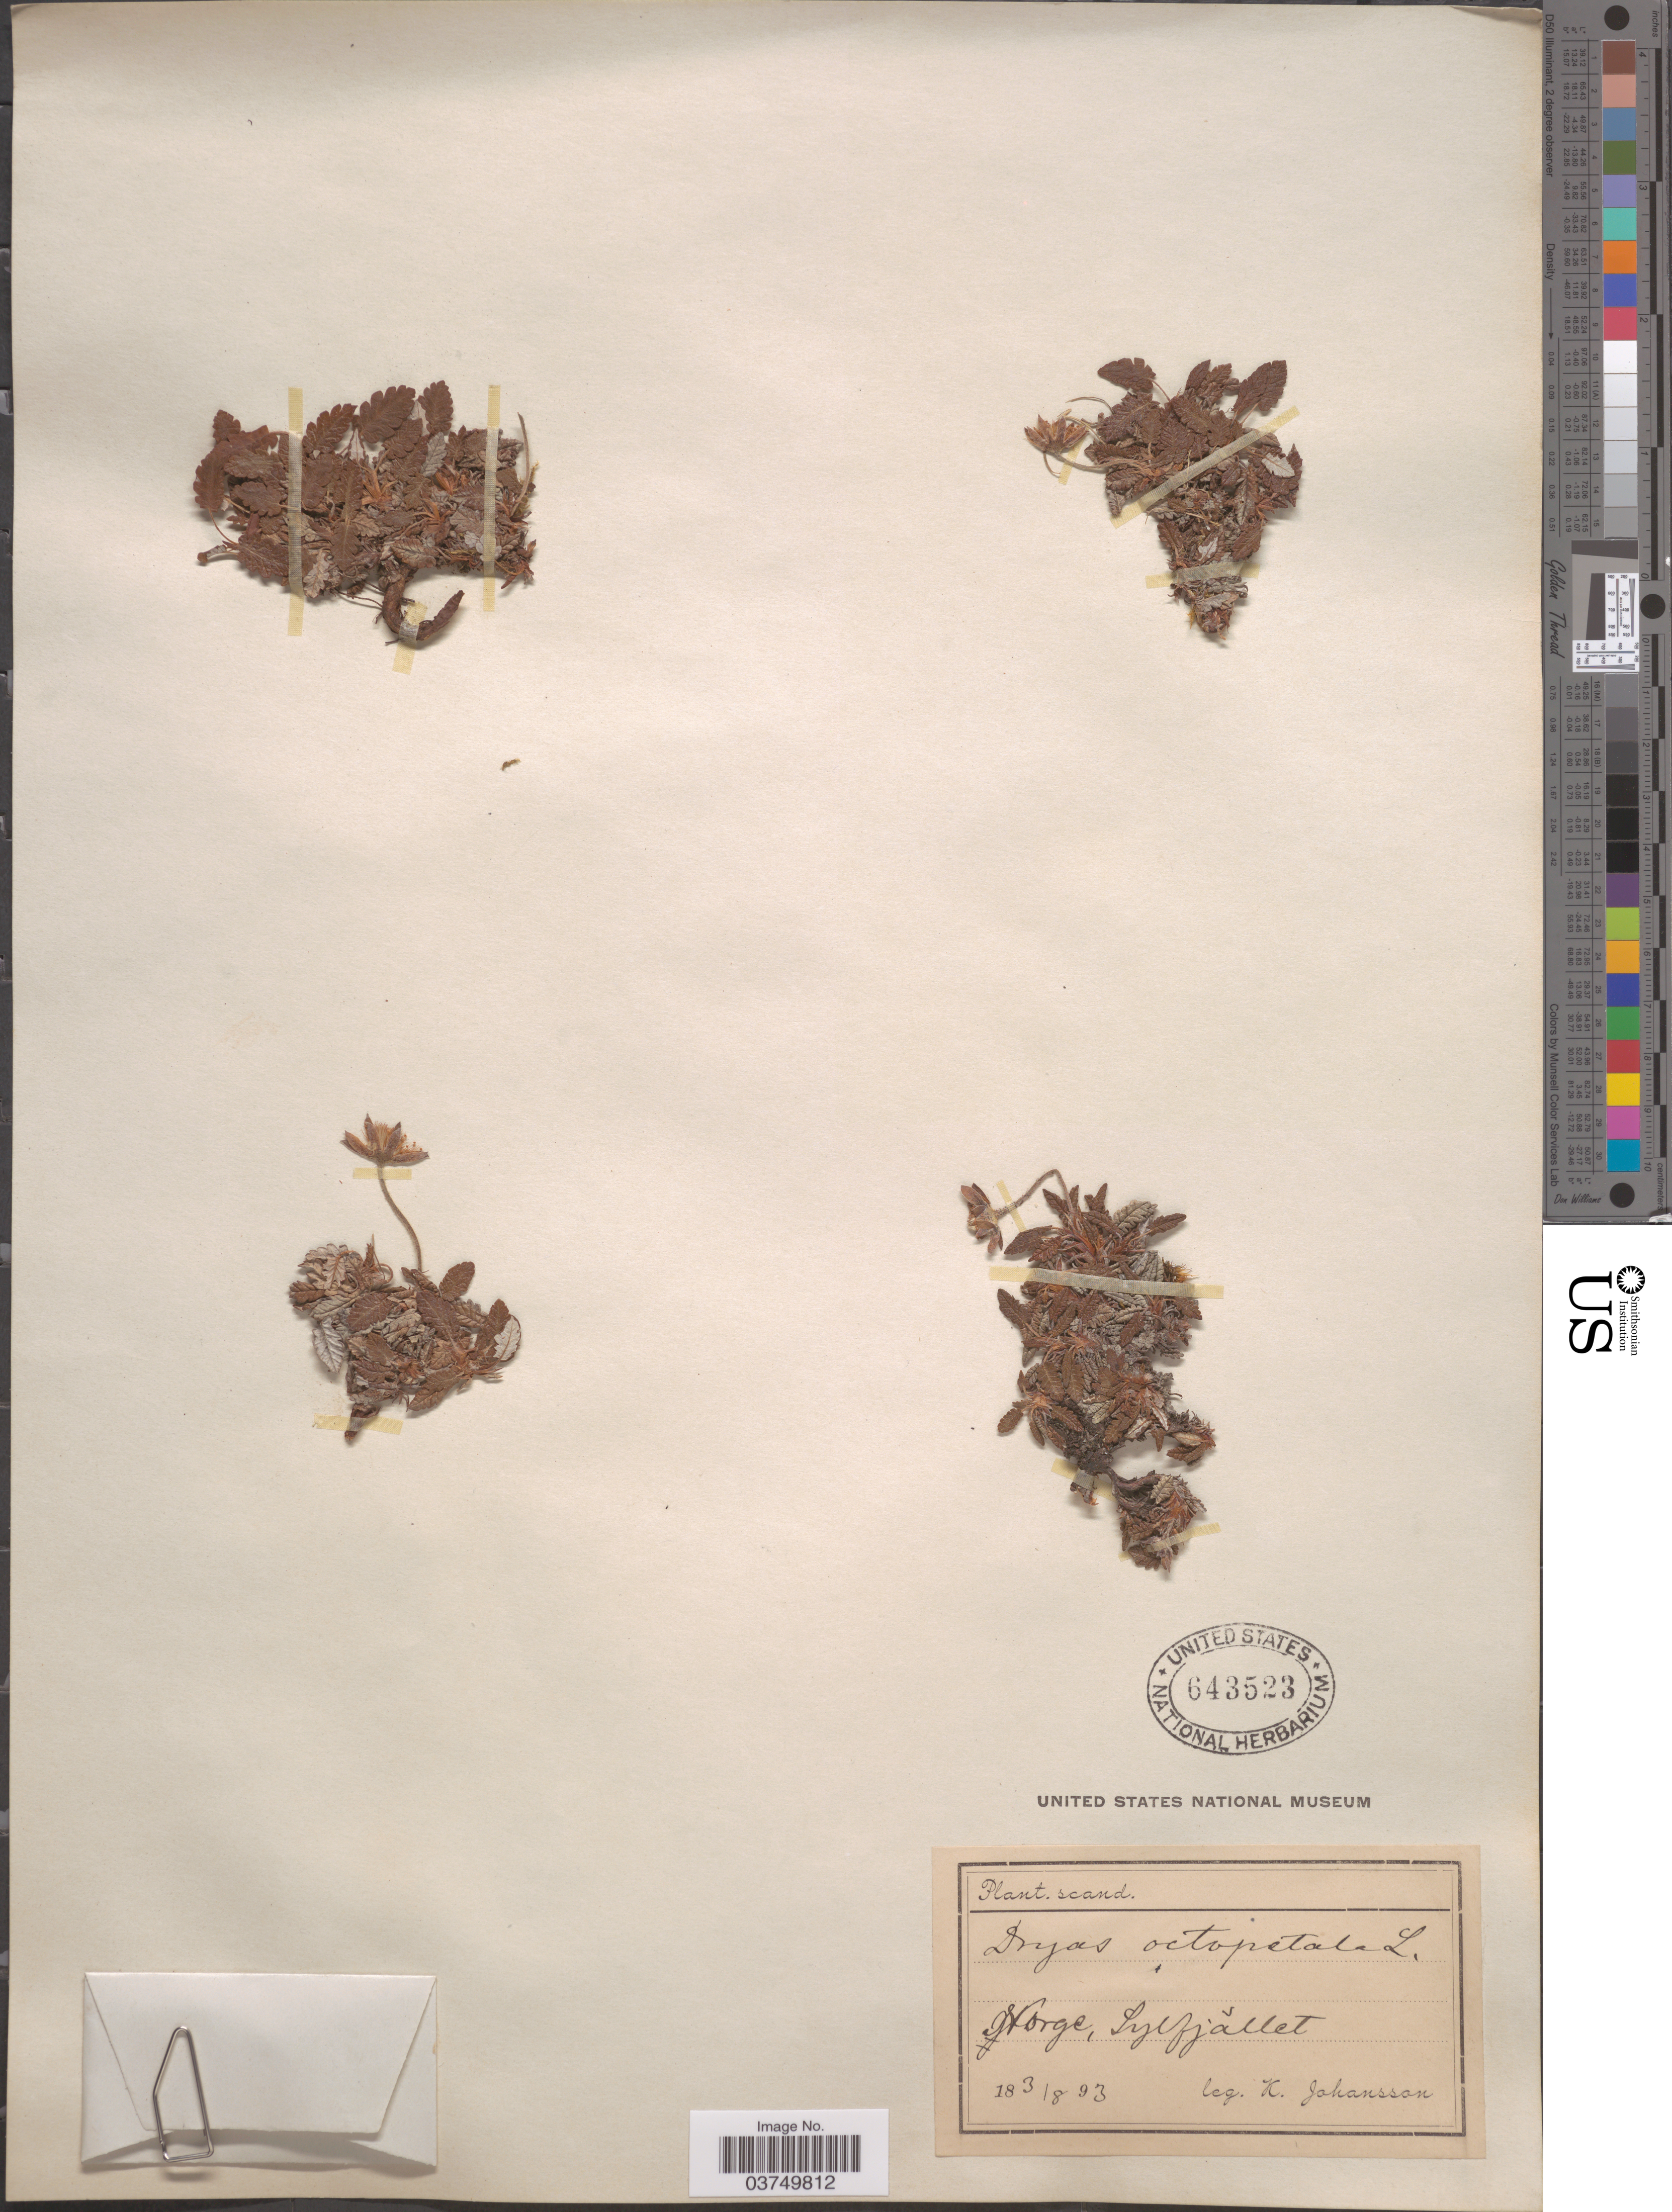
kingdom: Plantae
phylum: Tracheophyta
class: Magnoliopsida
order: Rosales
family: Rosaceae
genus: Dryas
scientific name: Dryas octopetala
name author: L.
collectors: H. Johansson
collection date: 1893-08-03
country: Norway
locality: Scand. Norge, Sylfjăllet.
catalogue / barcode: US 643523